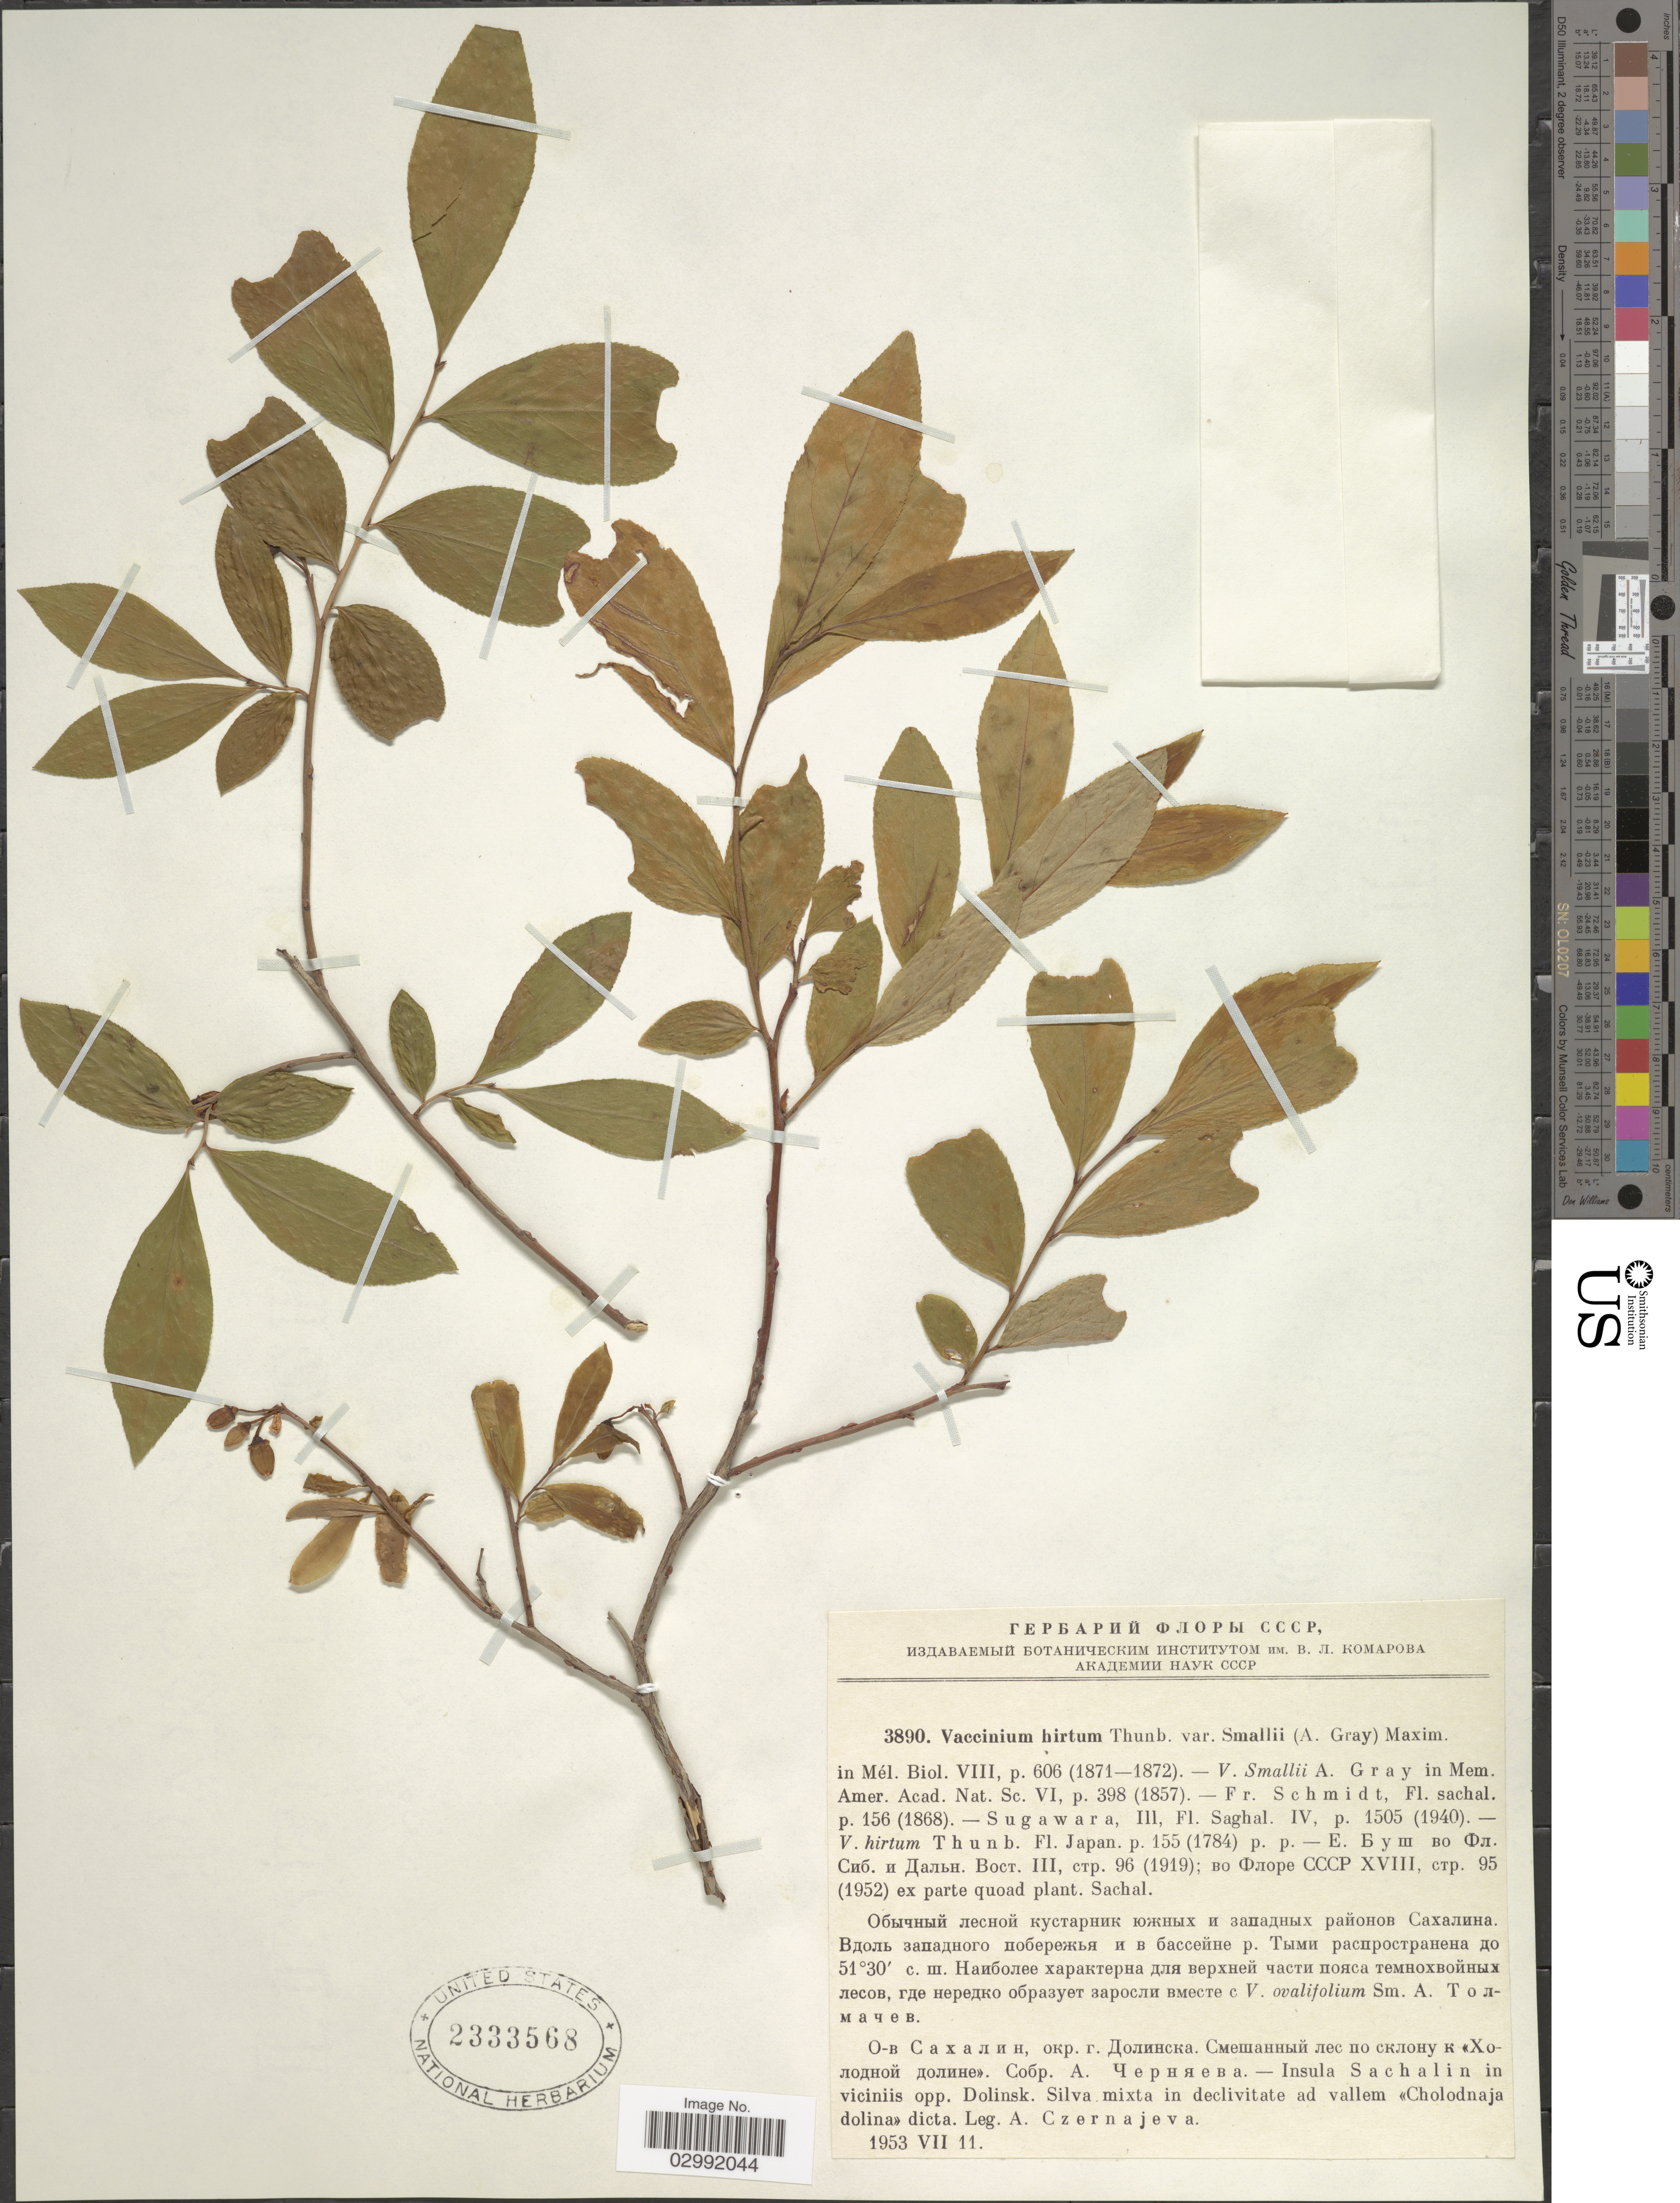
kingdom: Plantae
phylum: Tracheophyta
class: Magnoliopsida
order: Ericales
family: Ericaceae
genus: Vaccinium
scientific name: Vaccinium hirtum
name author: Thunb.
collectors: A. Czernajeva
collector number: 3890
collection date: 1953-07-11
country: Russian Federation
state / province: Sakhalin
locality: Insula Sachalin in viciniis opp. Dolinsk. Silva mixta in declivitate ad vallem <<Cholodnaja dolina>>.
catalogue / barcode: US 2333568